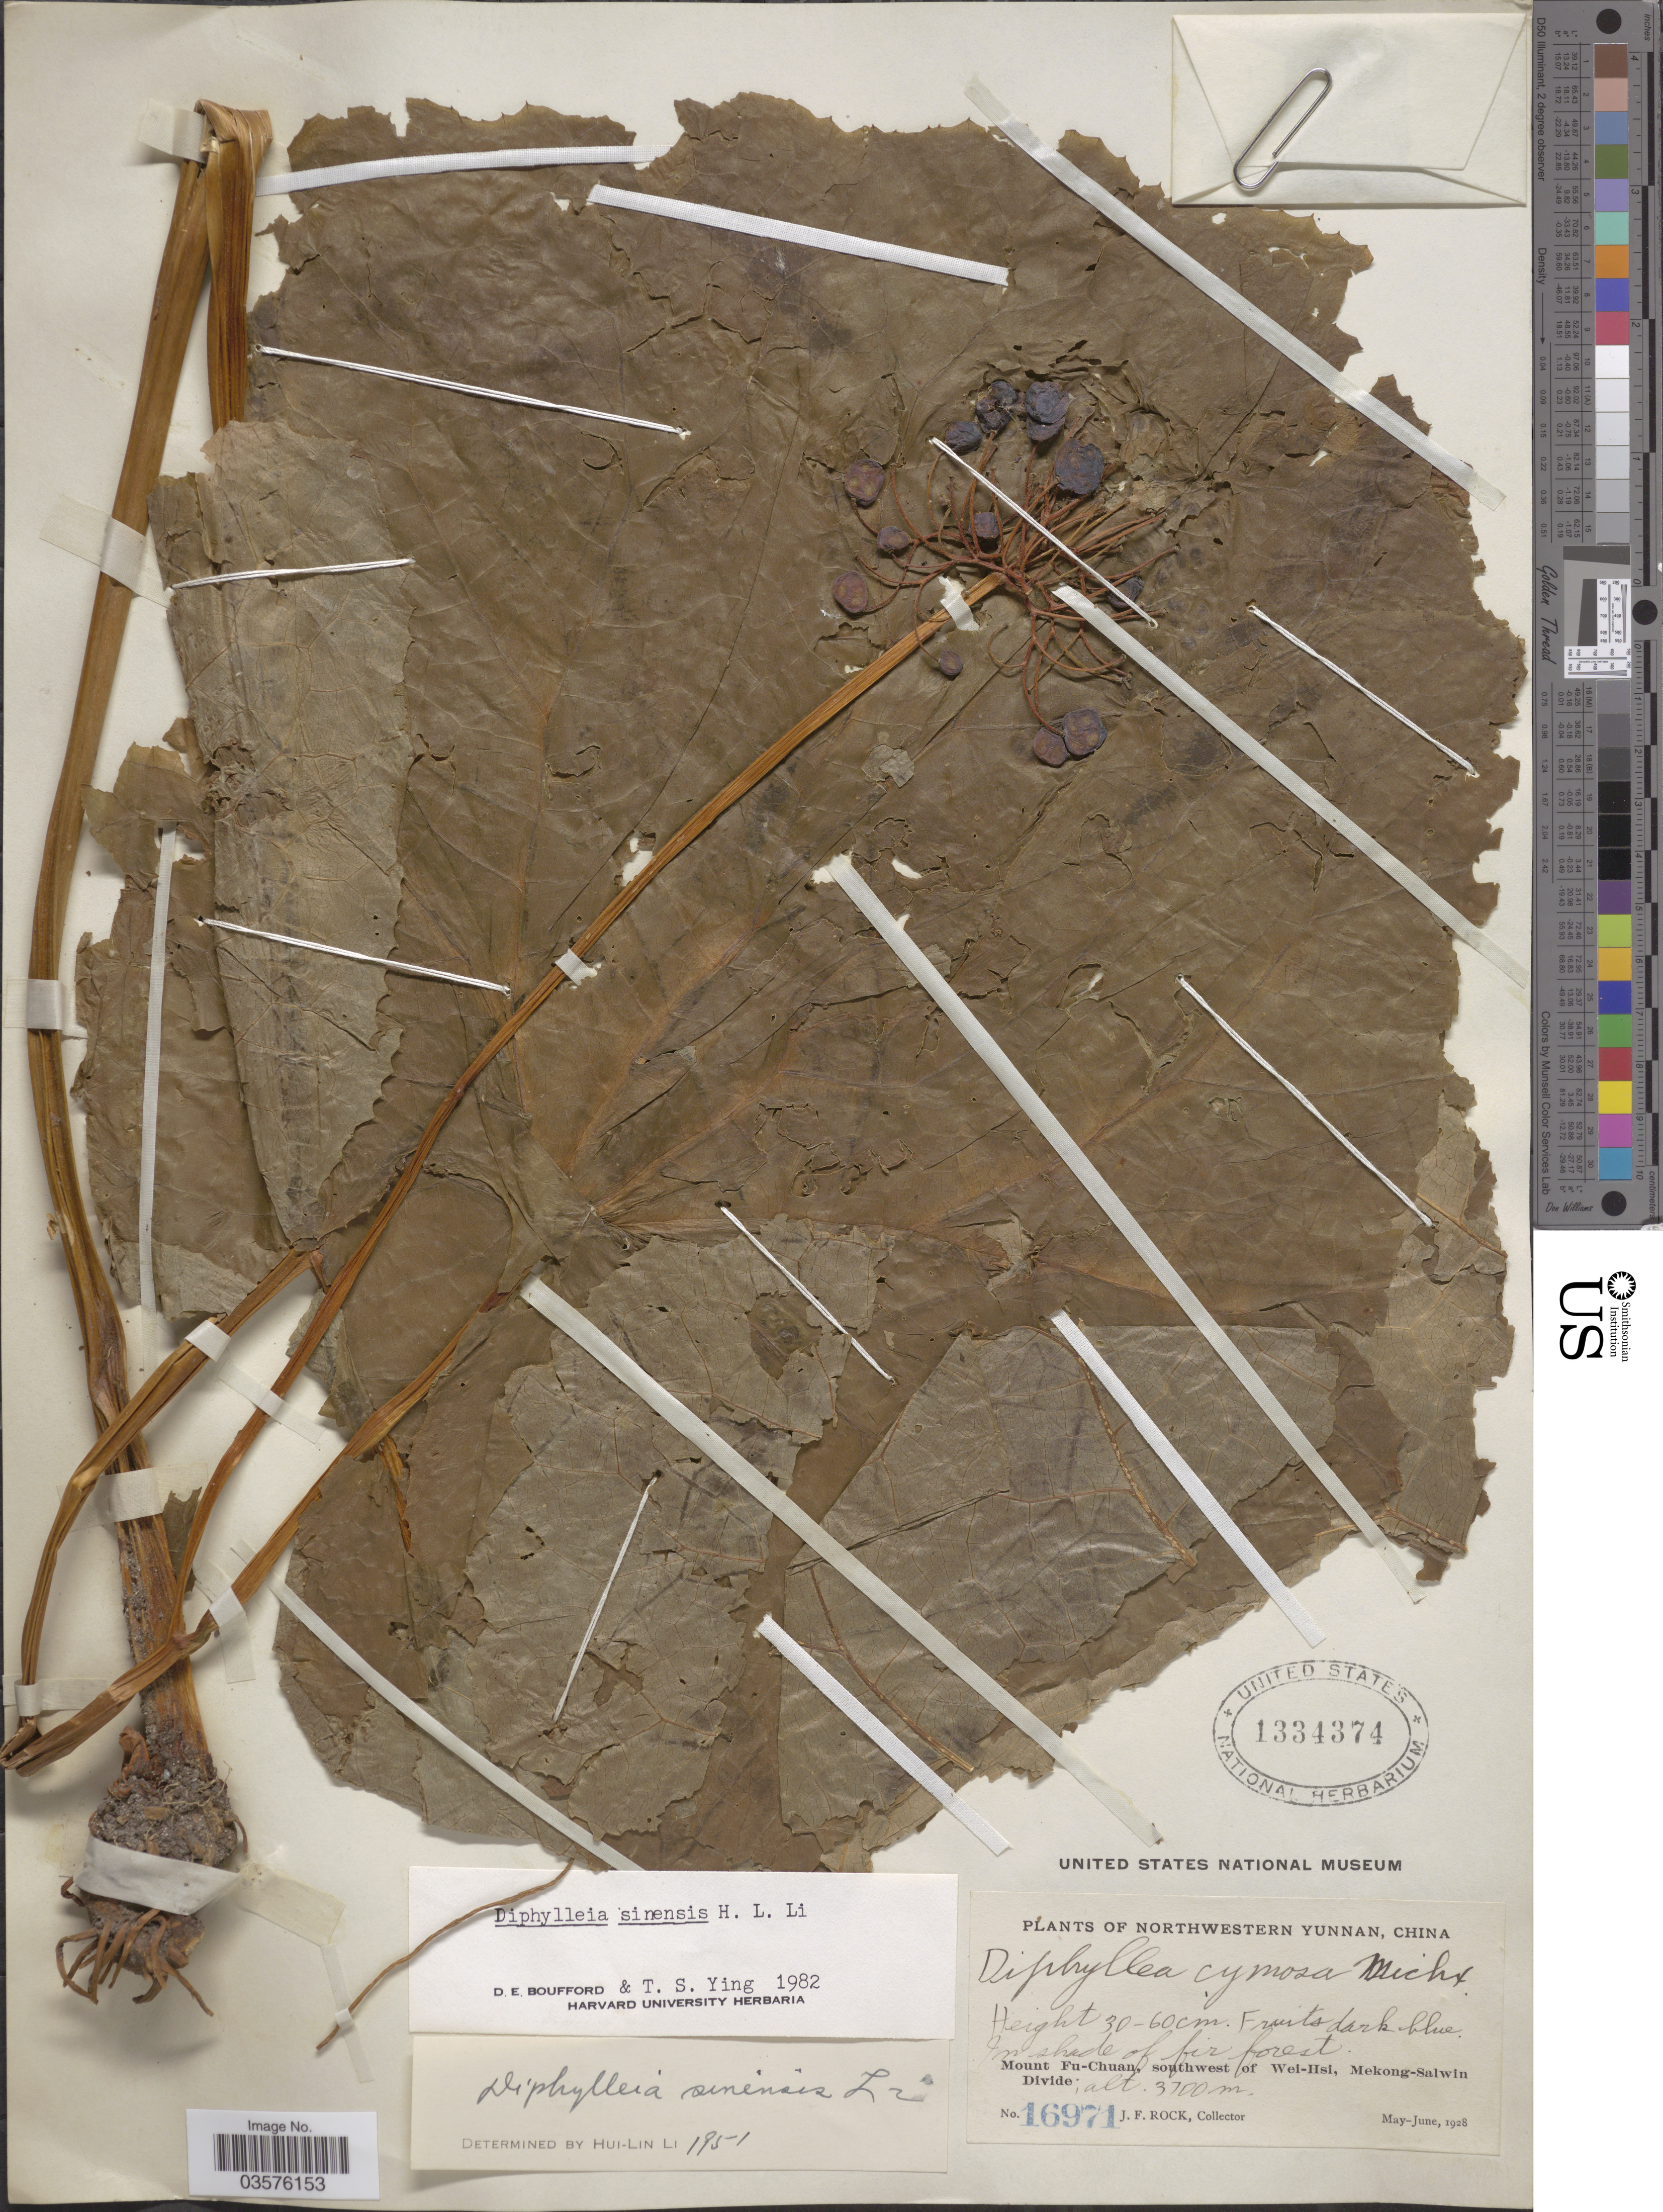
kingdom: Plantae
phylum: Tracheophyta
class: Magnoliopsida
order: Ranunculales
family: Berberidaceae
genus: Diphylleia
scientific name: Diphylleia sinensis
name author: H.L. Li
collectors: J. Rock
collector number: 16971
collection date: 1928-05/1928-06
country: China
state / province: Yunnan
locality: Northwestern Yunnan. Mount Fu-Chuan, southwest of Wei-Hsi, Mekong-Salwin Divide.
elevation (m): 3700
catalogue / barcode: US 1334374